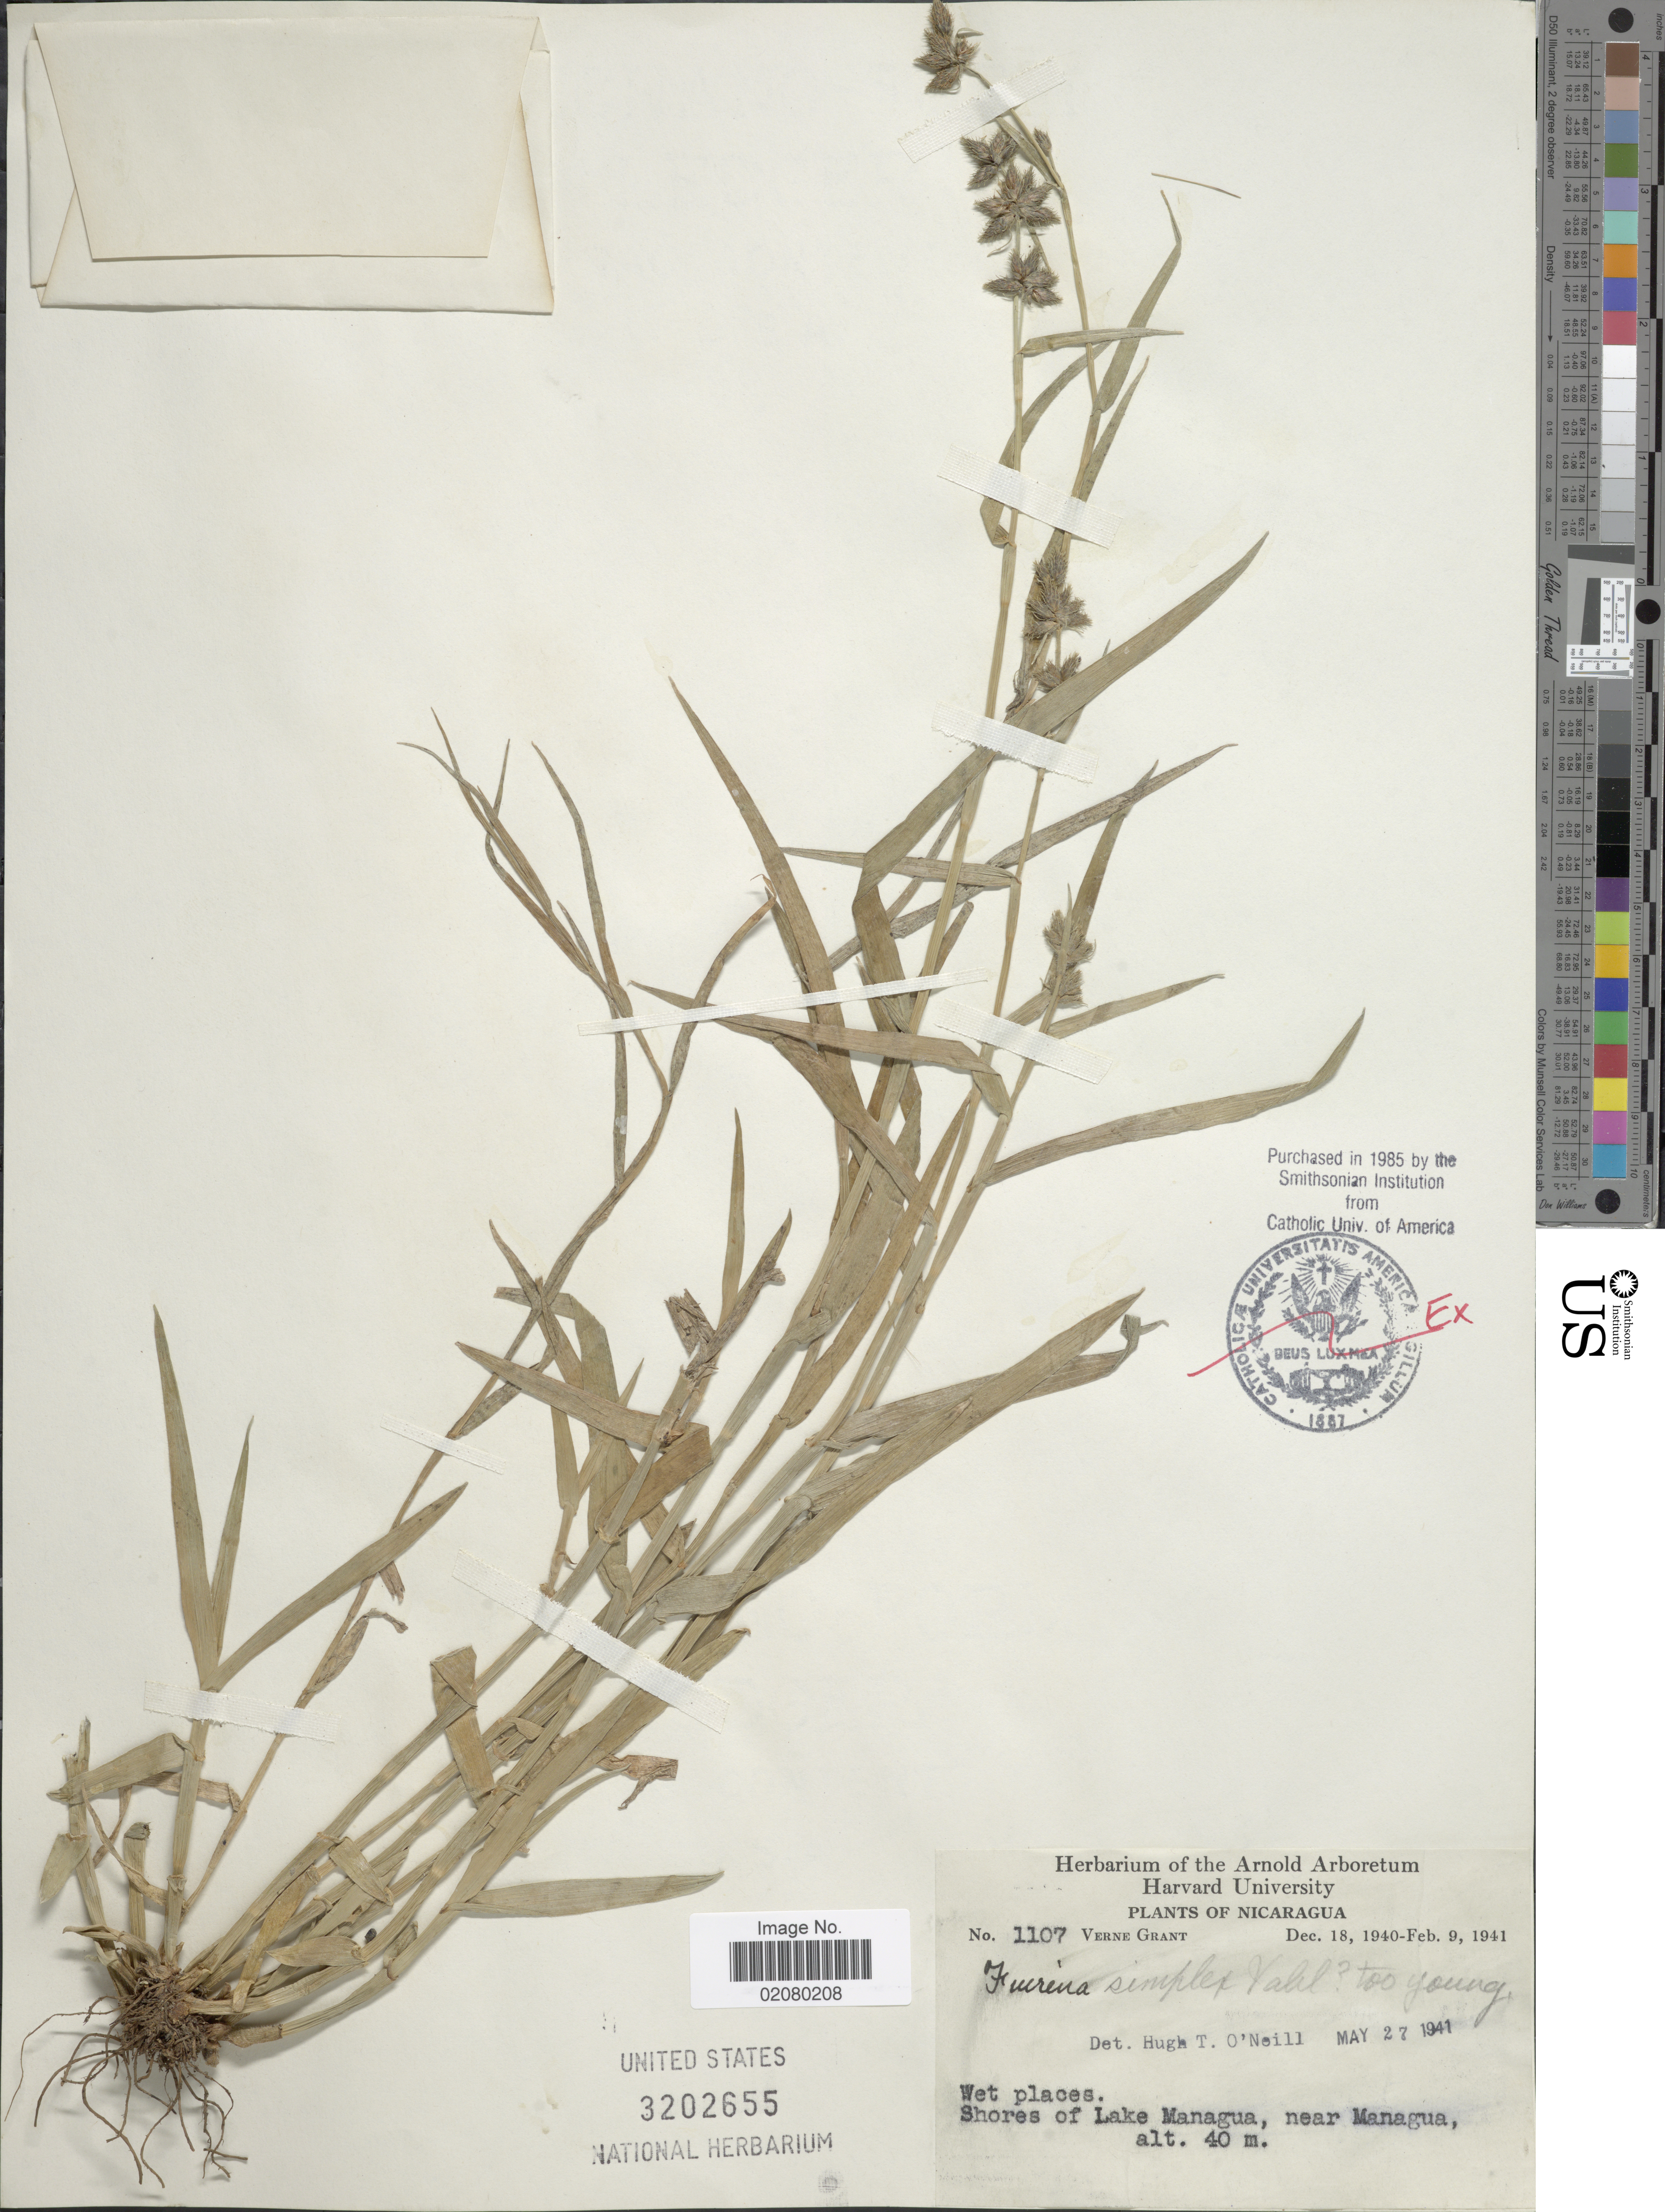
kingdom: Plantae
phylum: Tracheophyta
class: Liliopsida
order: Poales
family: Cyperaceae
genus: Fuirena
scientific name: Fuirena simplex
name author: Vahl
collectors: V. Grant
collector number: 1107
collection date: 1940-12-18/1941-02-09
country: Nicaragua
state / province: Managua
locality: Shores of Lake Managua, near Managua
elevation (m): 40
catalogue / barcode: US 3202655